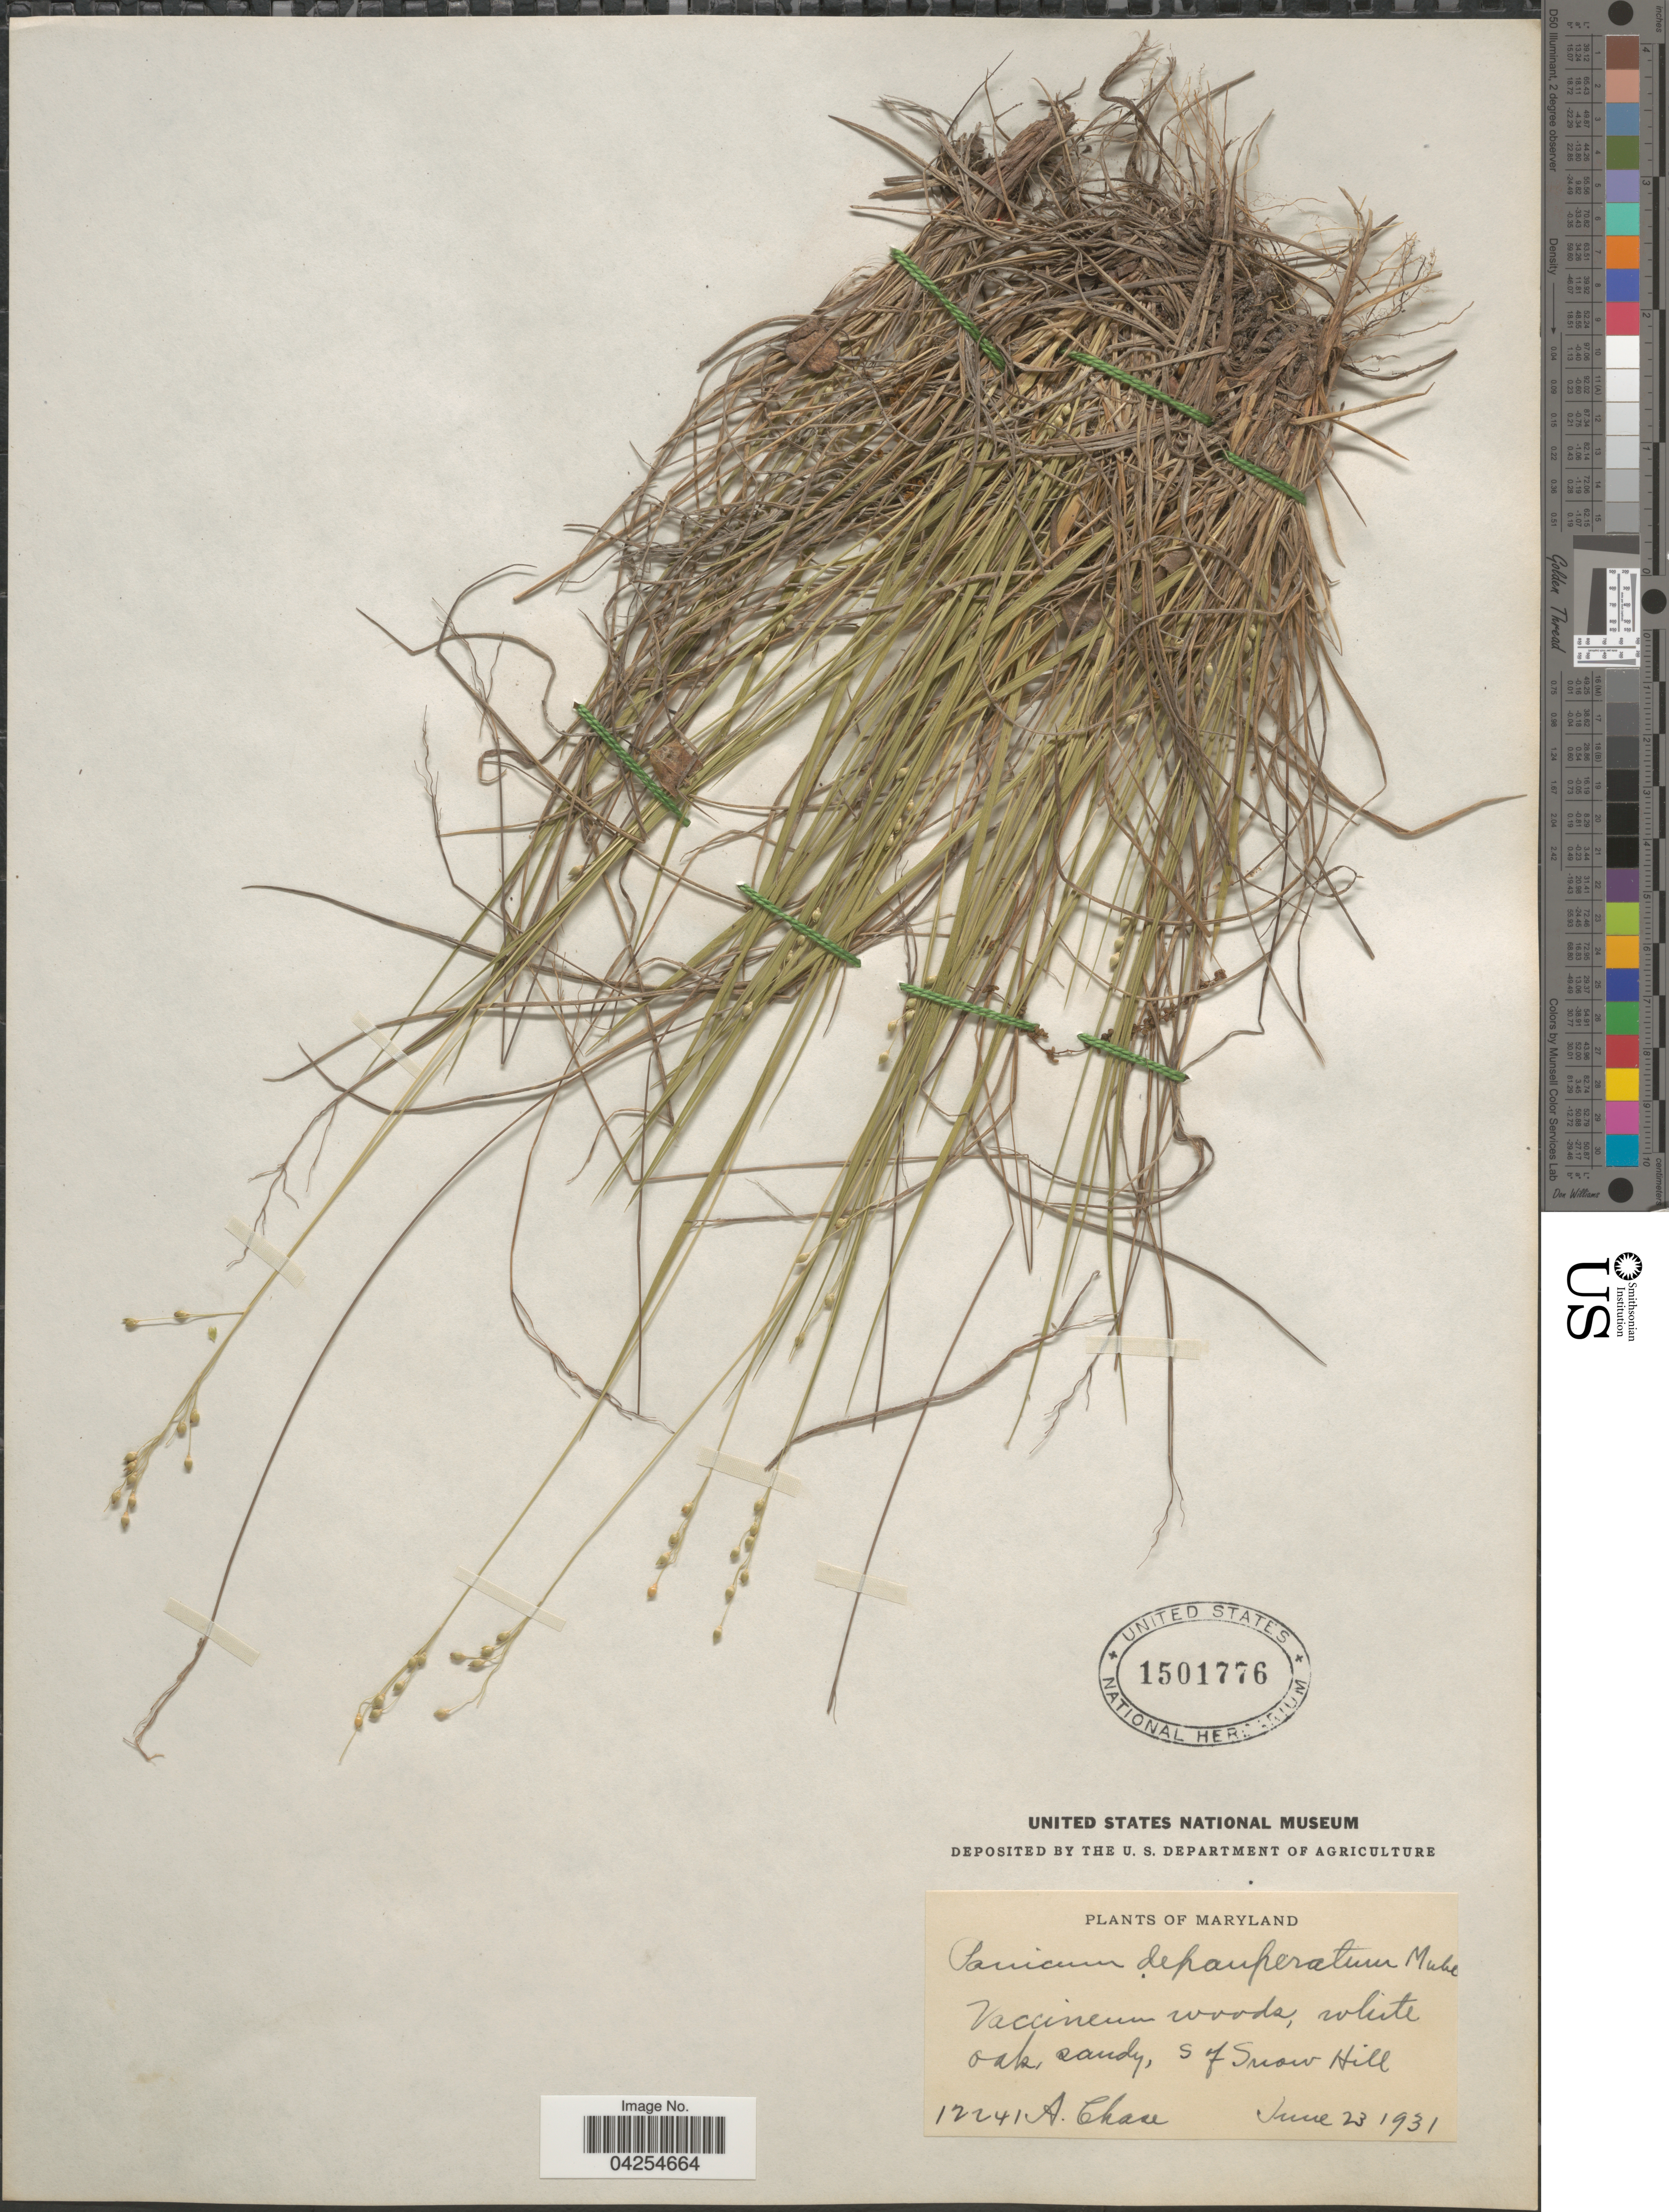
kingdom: Plantae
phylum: Tracheophyta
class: Liliopsida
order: Poales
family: Poaceae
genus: Dichanthelium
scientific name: Dichanthelium depauperatum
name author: (Muhl.) Gould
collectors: A. Chase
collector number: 12241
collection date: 1931-06-23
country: United States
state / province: Maryland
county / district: Worcester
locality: Vaccineum woods, white oak, sandy, S of Snow Hill.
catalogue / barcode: US 1501776